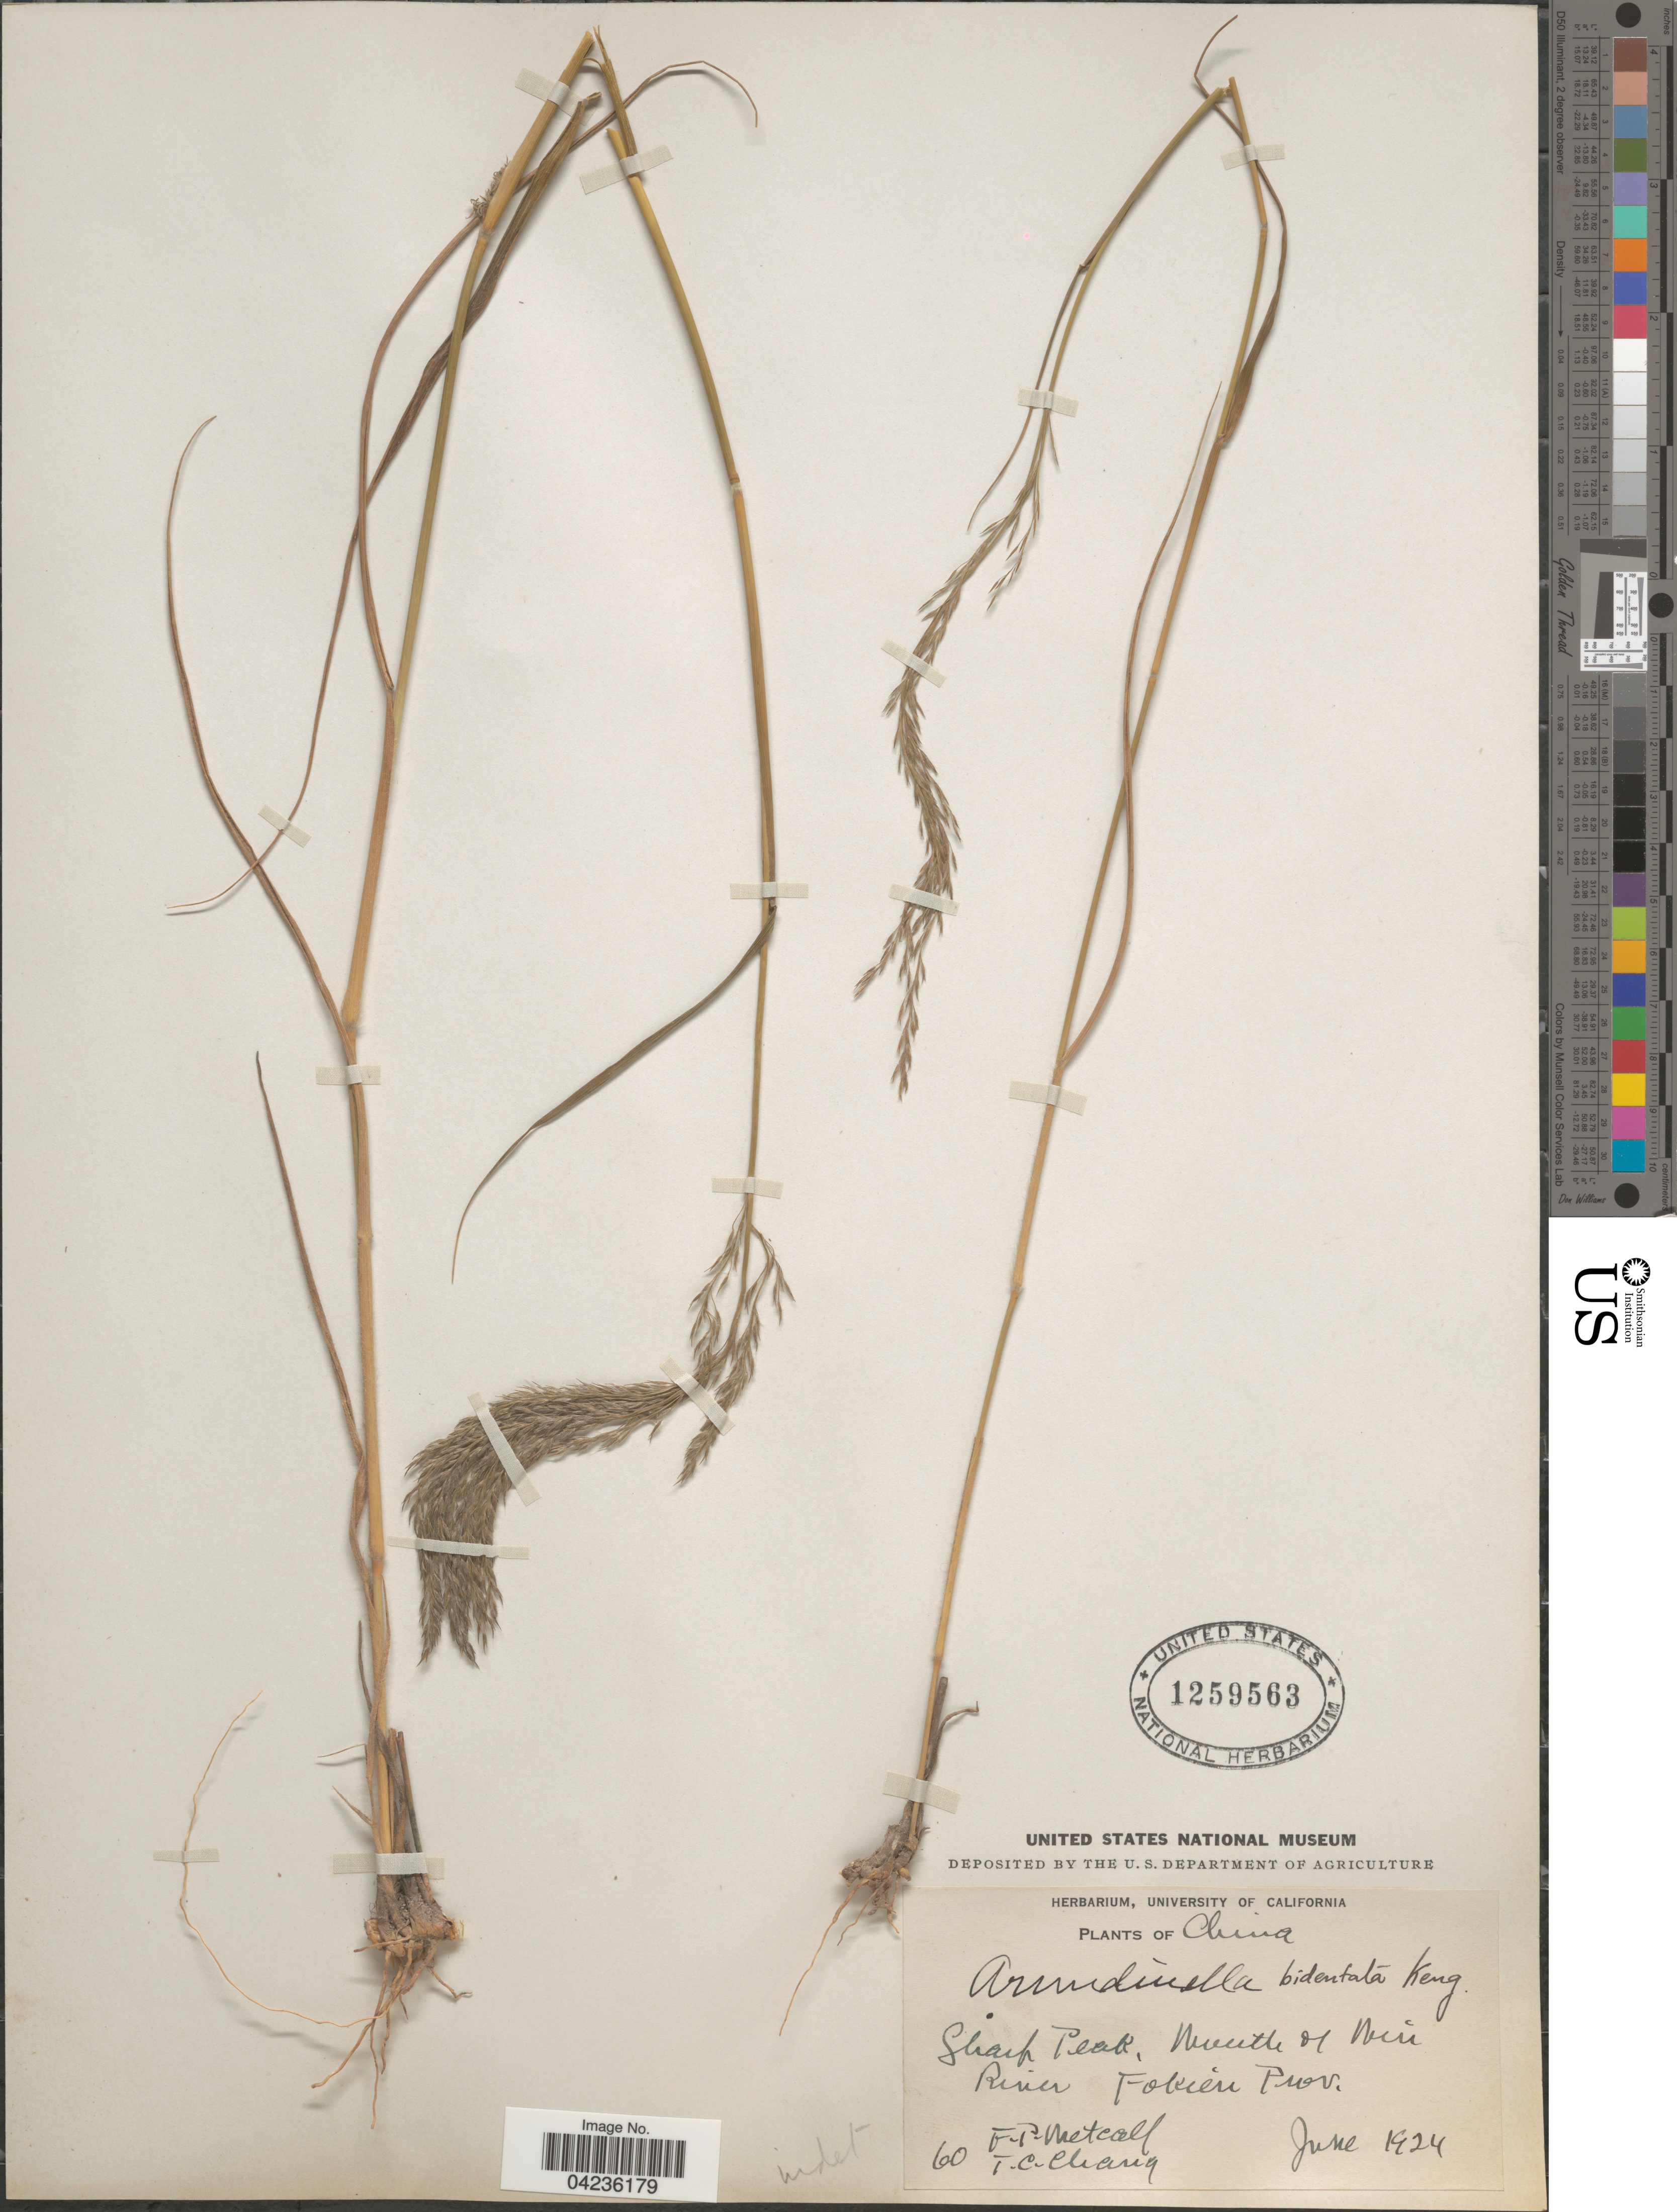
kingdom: Plantae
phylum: Tracheophyta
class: Liliopsida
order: Poales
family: Poaceae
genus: Arundinella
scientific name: Arundinella setosa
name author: Trin.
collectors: F. Metcalf & T. C. Chang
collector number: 60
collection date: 1924-06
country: China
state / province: Fujian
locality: Sharp Peak, Mouth of Min River. Fokien Prov.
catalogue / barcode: US 1259563